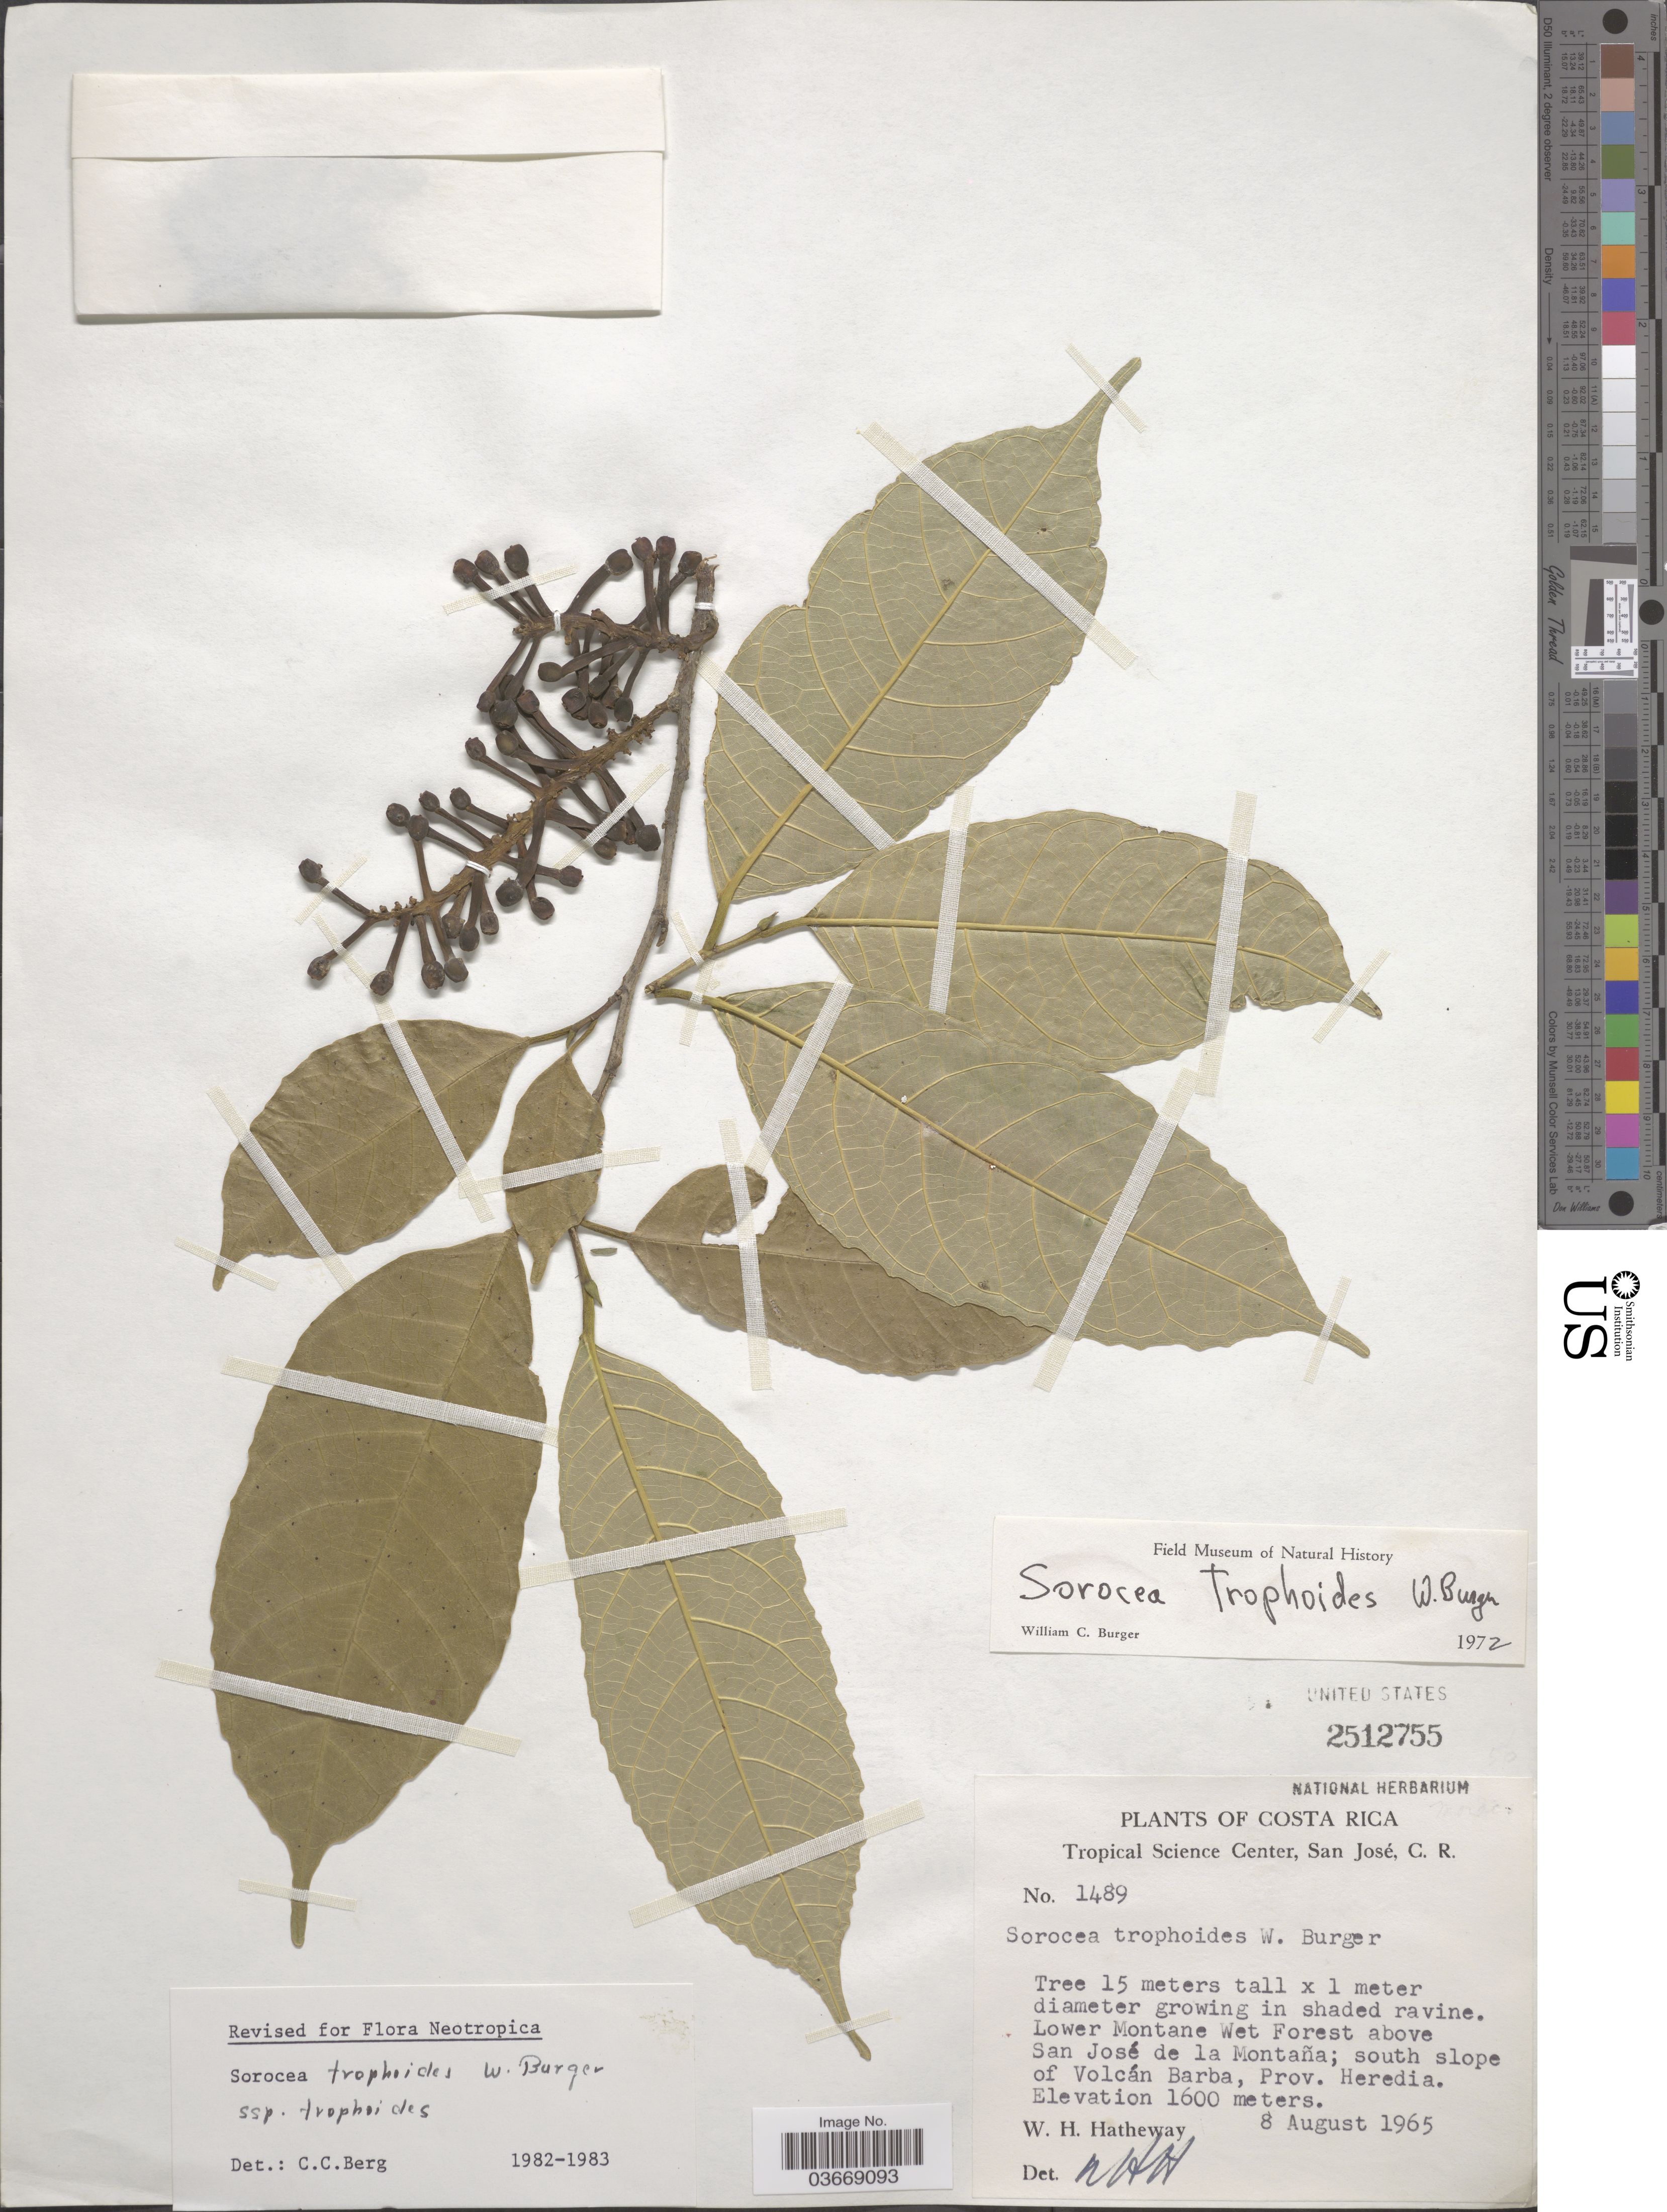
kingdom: Plantae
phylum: Tracheophyta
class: Magnoliopsida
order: Rosales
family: Moraceae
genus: Sorocea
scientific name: Sorocea trophoides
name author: W.C. Burger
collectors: W. H. Hatheway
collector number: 1489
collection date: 1965-08-08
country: Costa Rica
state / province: Heredia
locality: Lower Montane Wet Forest above San José de la Montaña; south slope of Volcán Barba.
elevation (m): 1600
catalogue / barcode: US 2512755